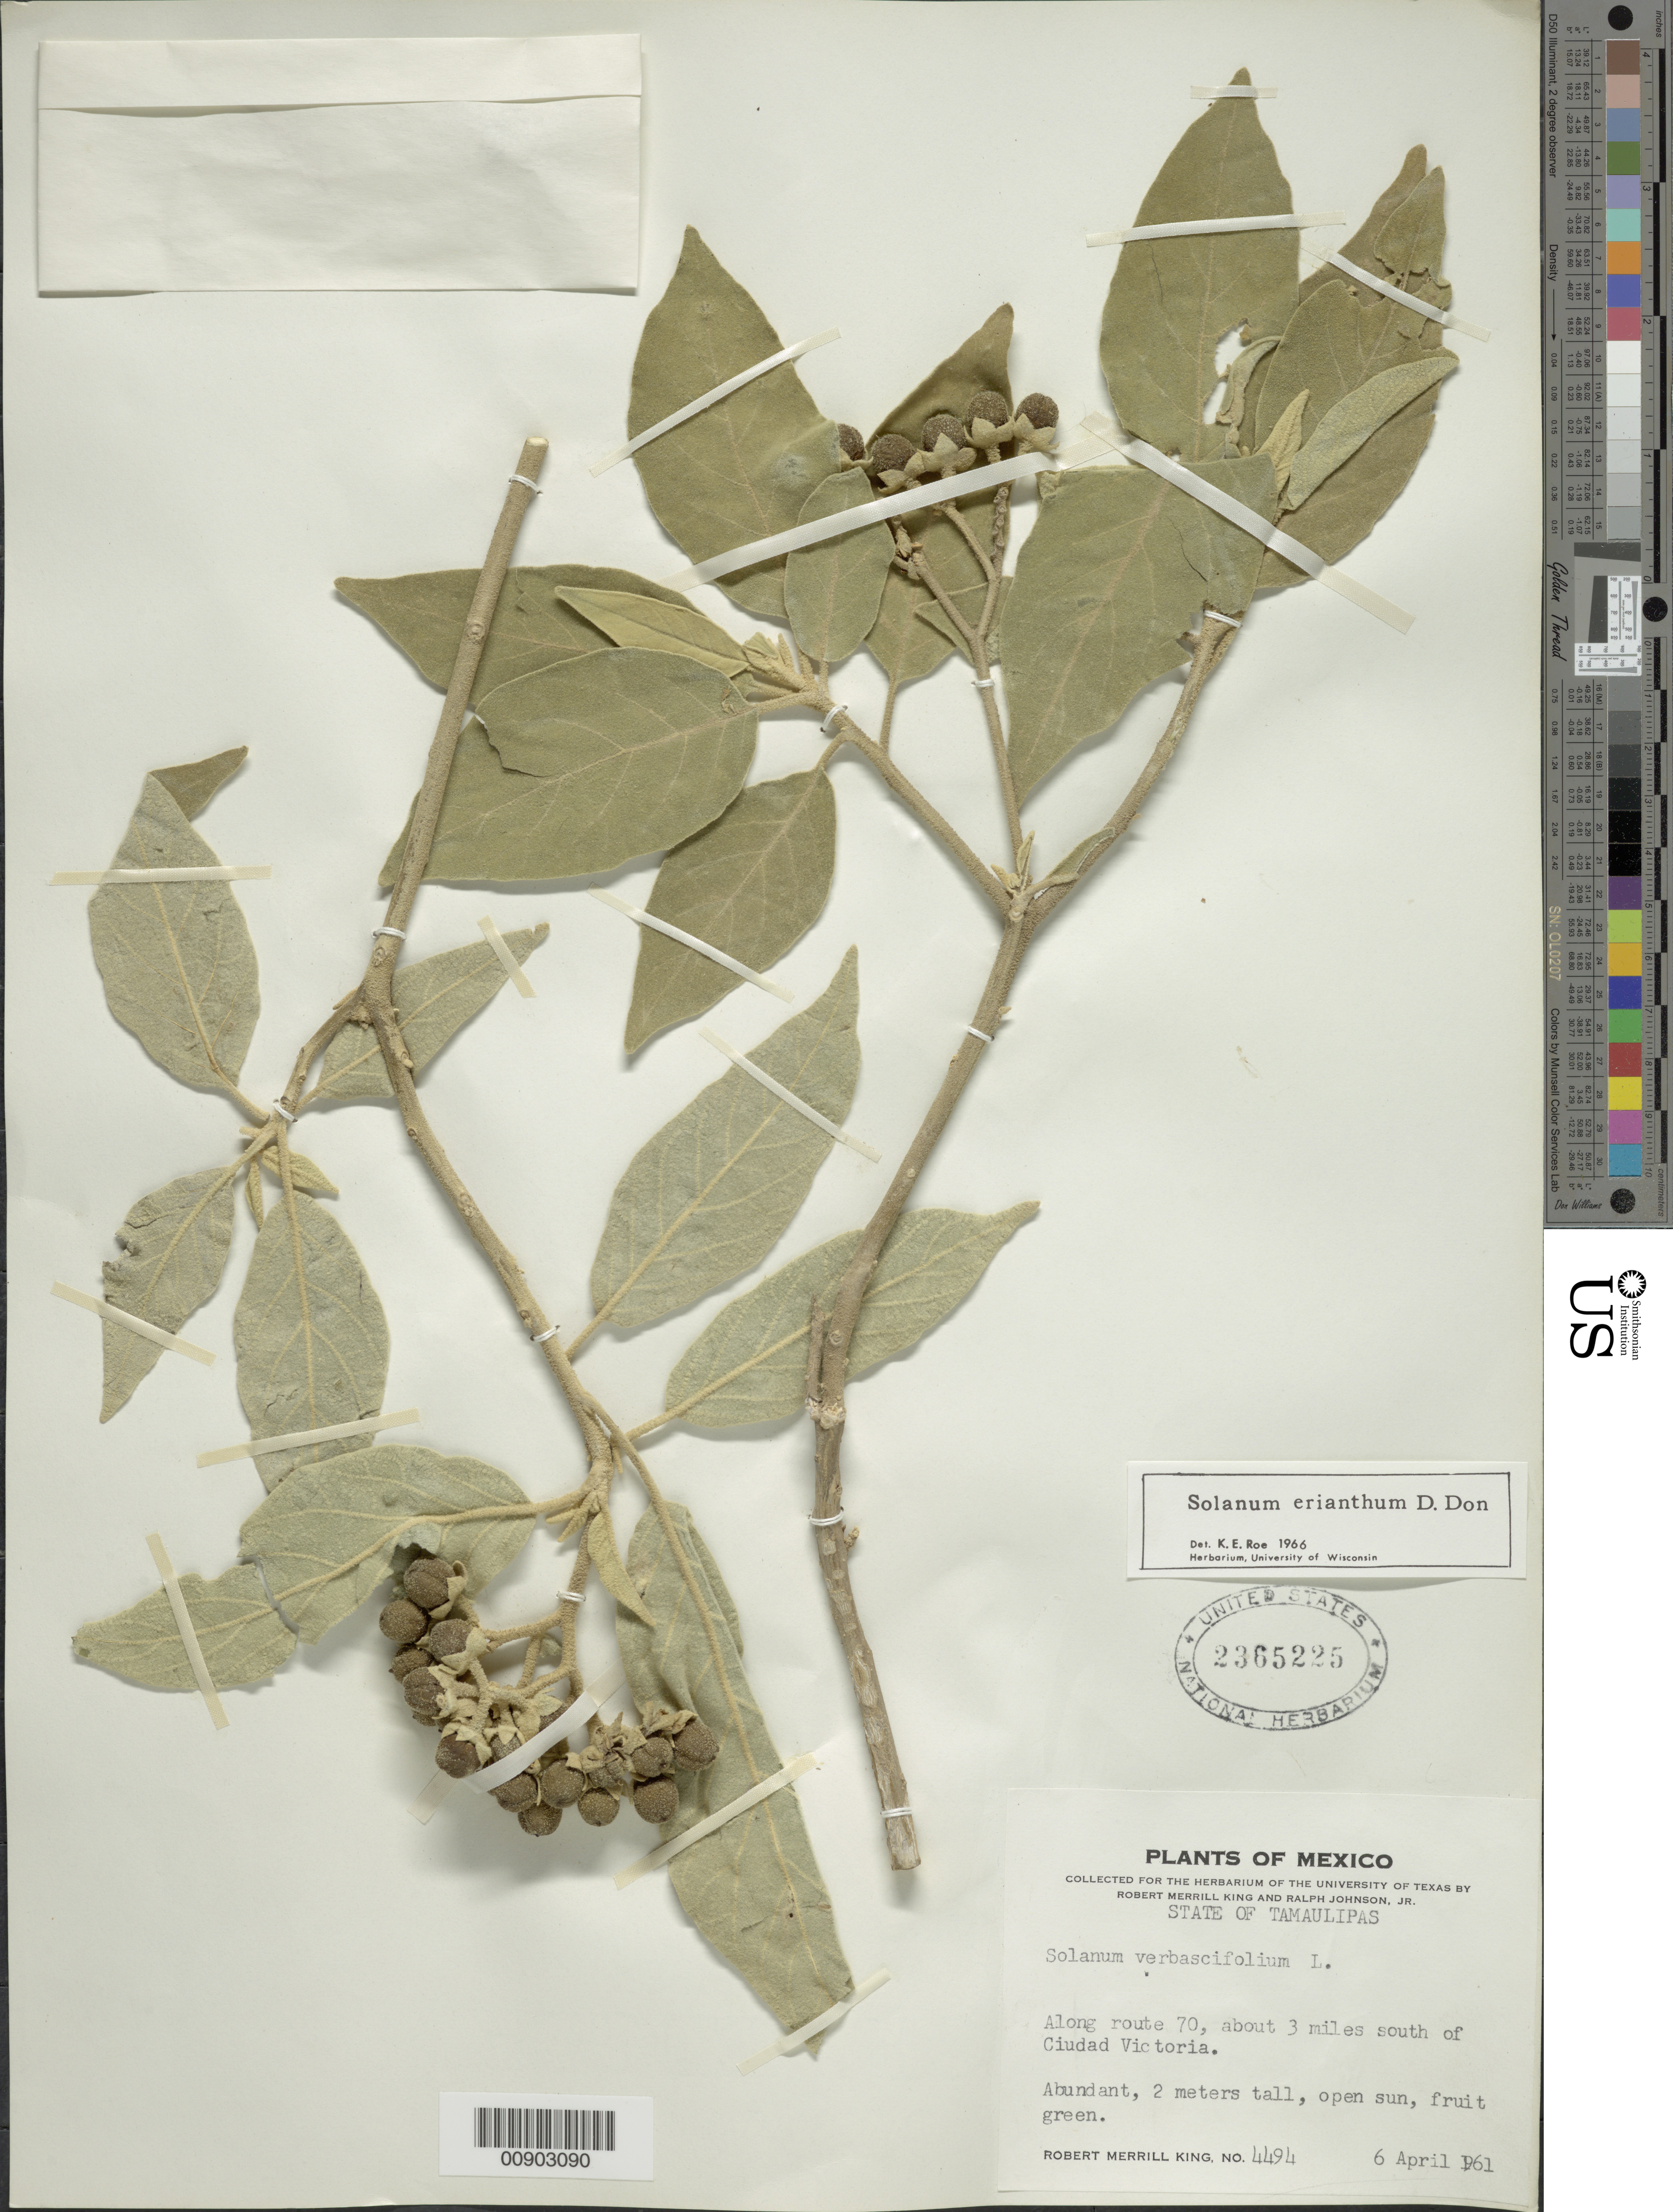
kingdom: Plantae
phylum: Tracheophyta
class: Magnoliopsida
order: Solanales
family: Solanaceae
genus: Solanum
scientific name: Solanum erianthum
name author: D. Don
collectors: R. M. King & R. Johnson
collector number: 4494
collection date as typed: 06 Apr 1961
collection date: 1961-04-06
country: Mexico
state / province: Tamaulipas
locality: Along route 70, about 3 miles south of Ciudad Victoria, Tamaulipas.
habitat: Open sun.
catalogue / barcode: US 2365225